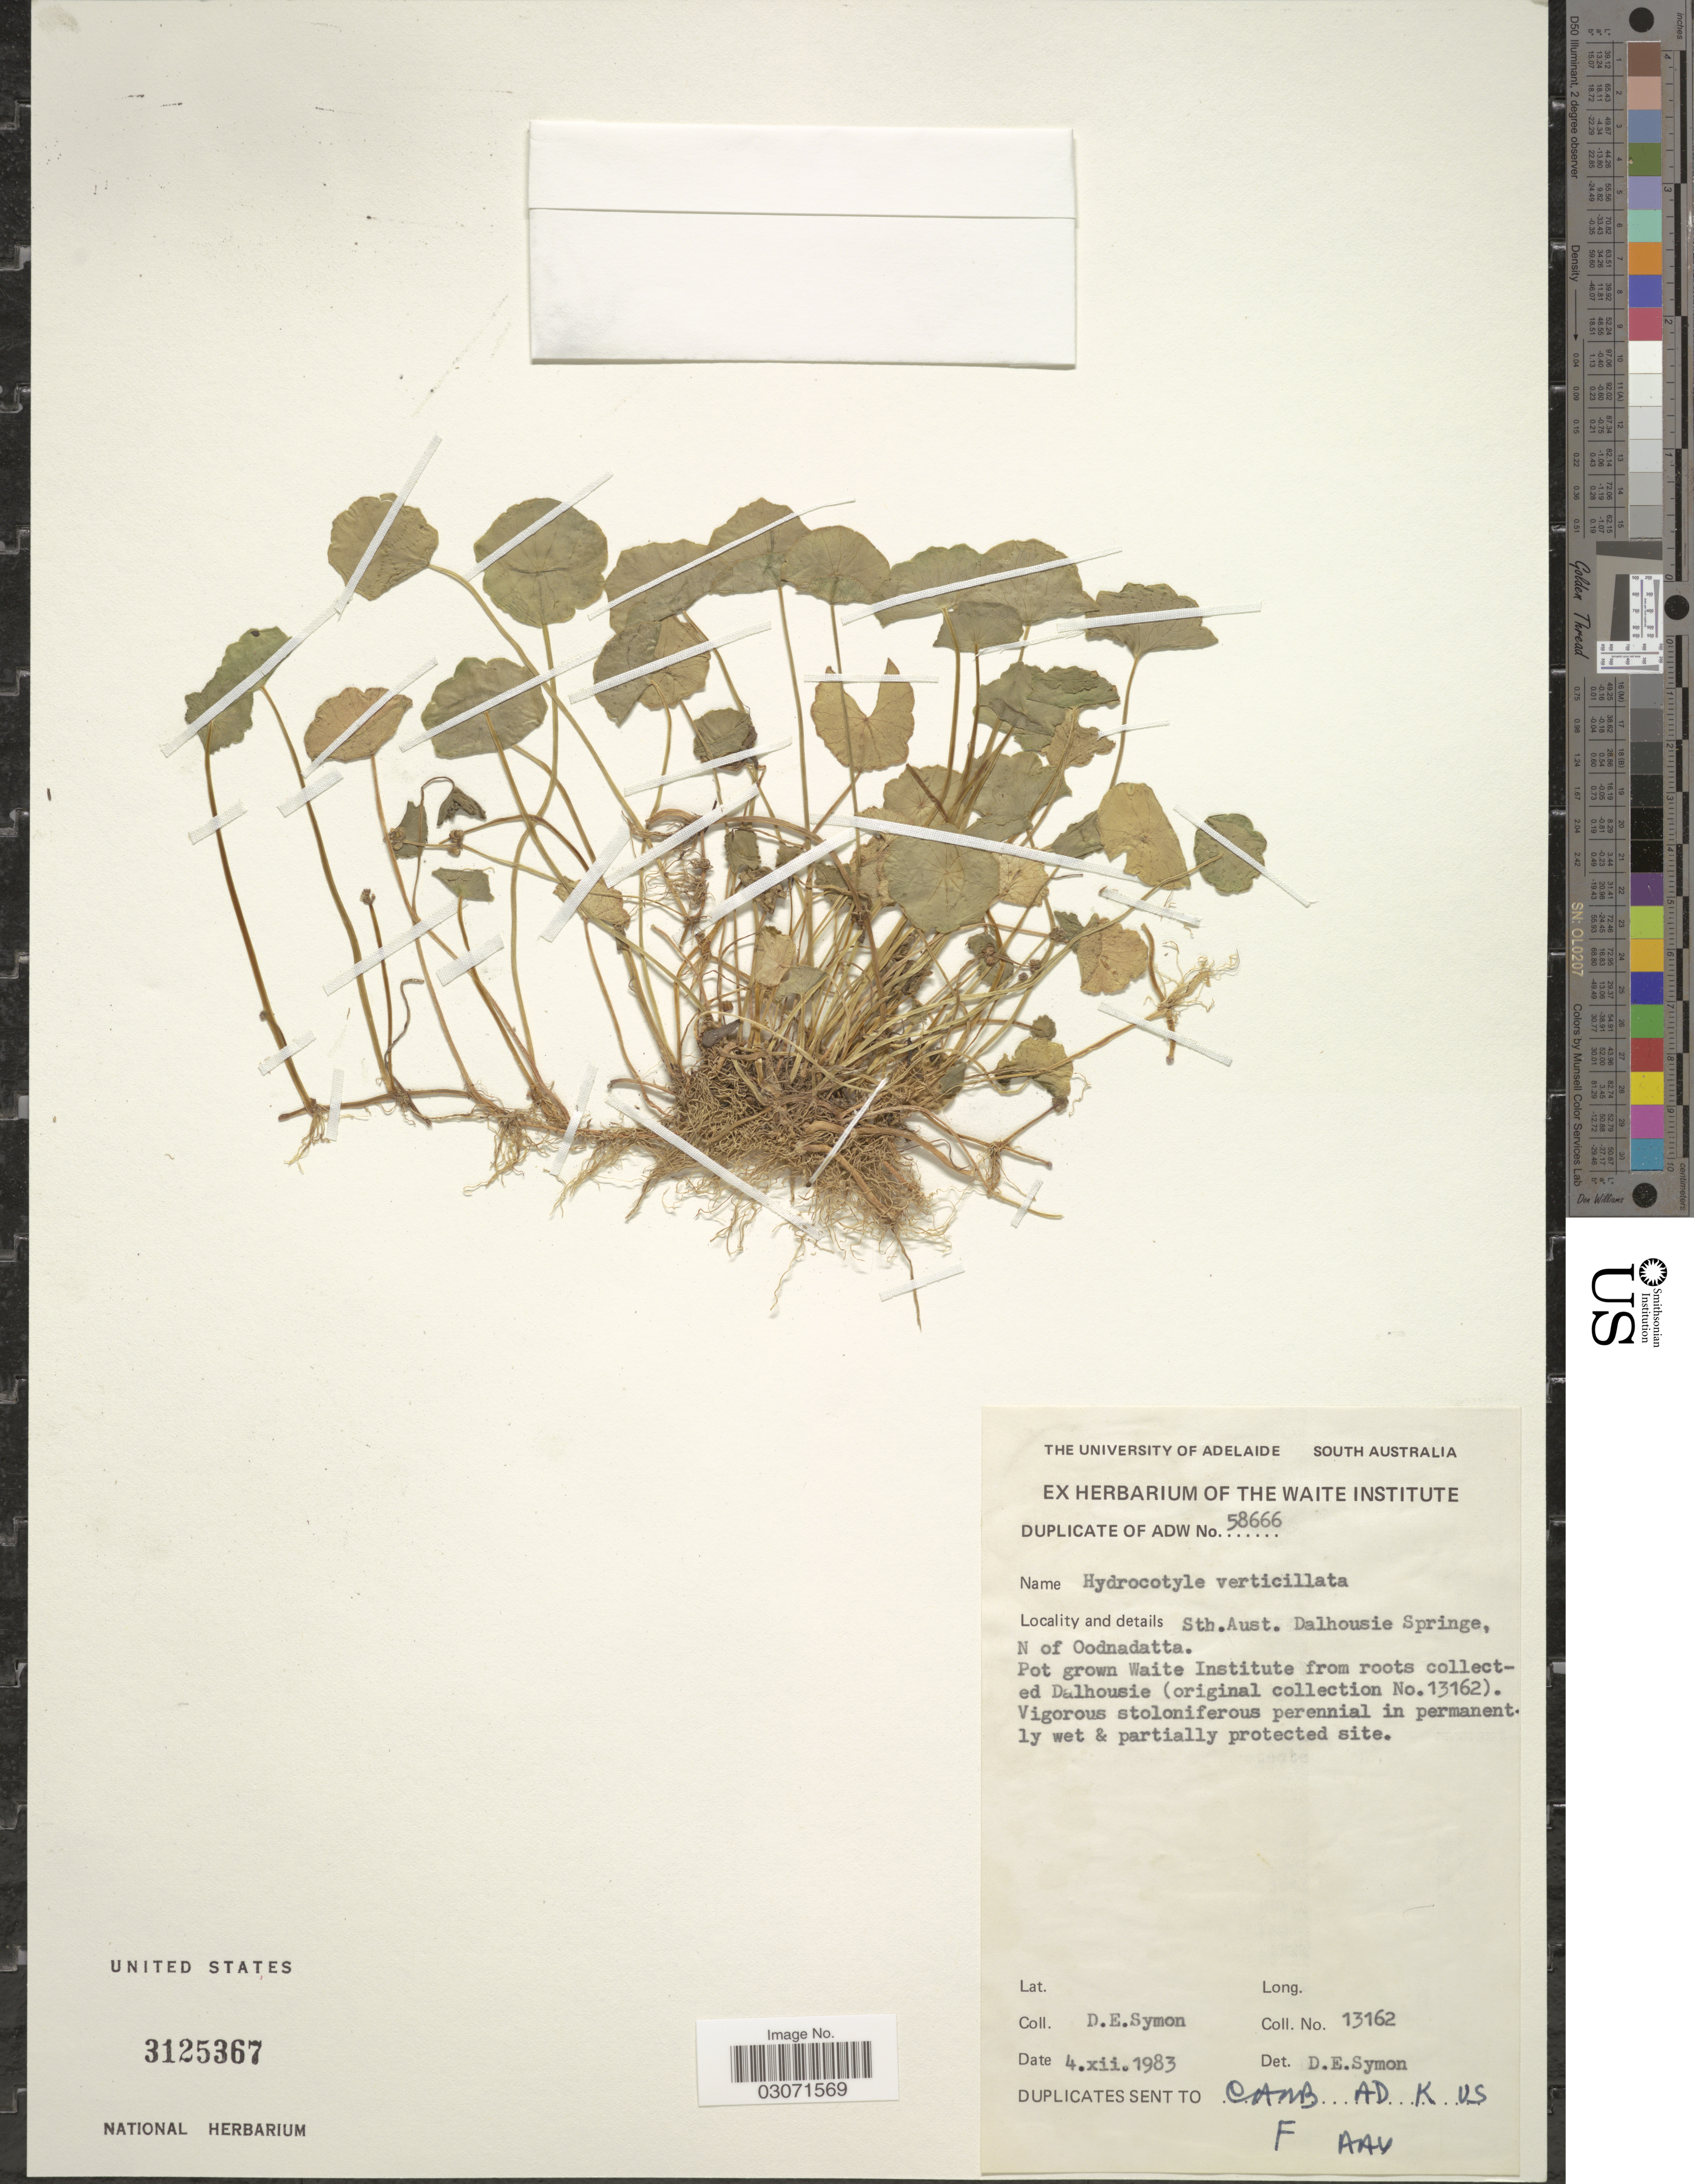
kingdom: Plantae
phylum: Tracheophyta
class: Magnoliopsida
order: Apiales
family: Araliaceae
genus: Hydrocotyle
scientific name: Hydrocotyle verticillata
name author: Thunb.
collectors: D. Symon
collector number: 13162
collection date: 1983-12-04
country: Australia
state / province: South Australia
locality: Dalhousie Springe, N of Oodnadatta.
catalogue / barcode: US 3125367